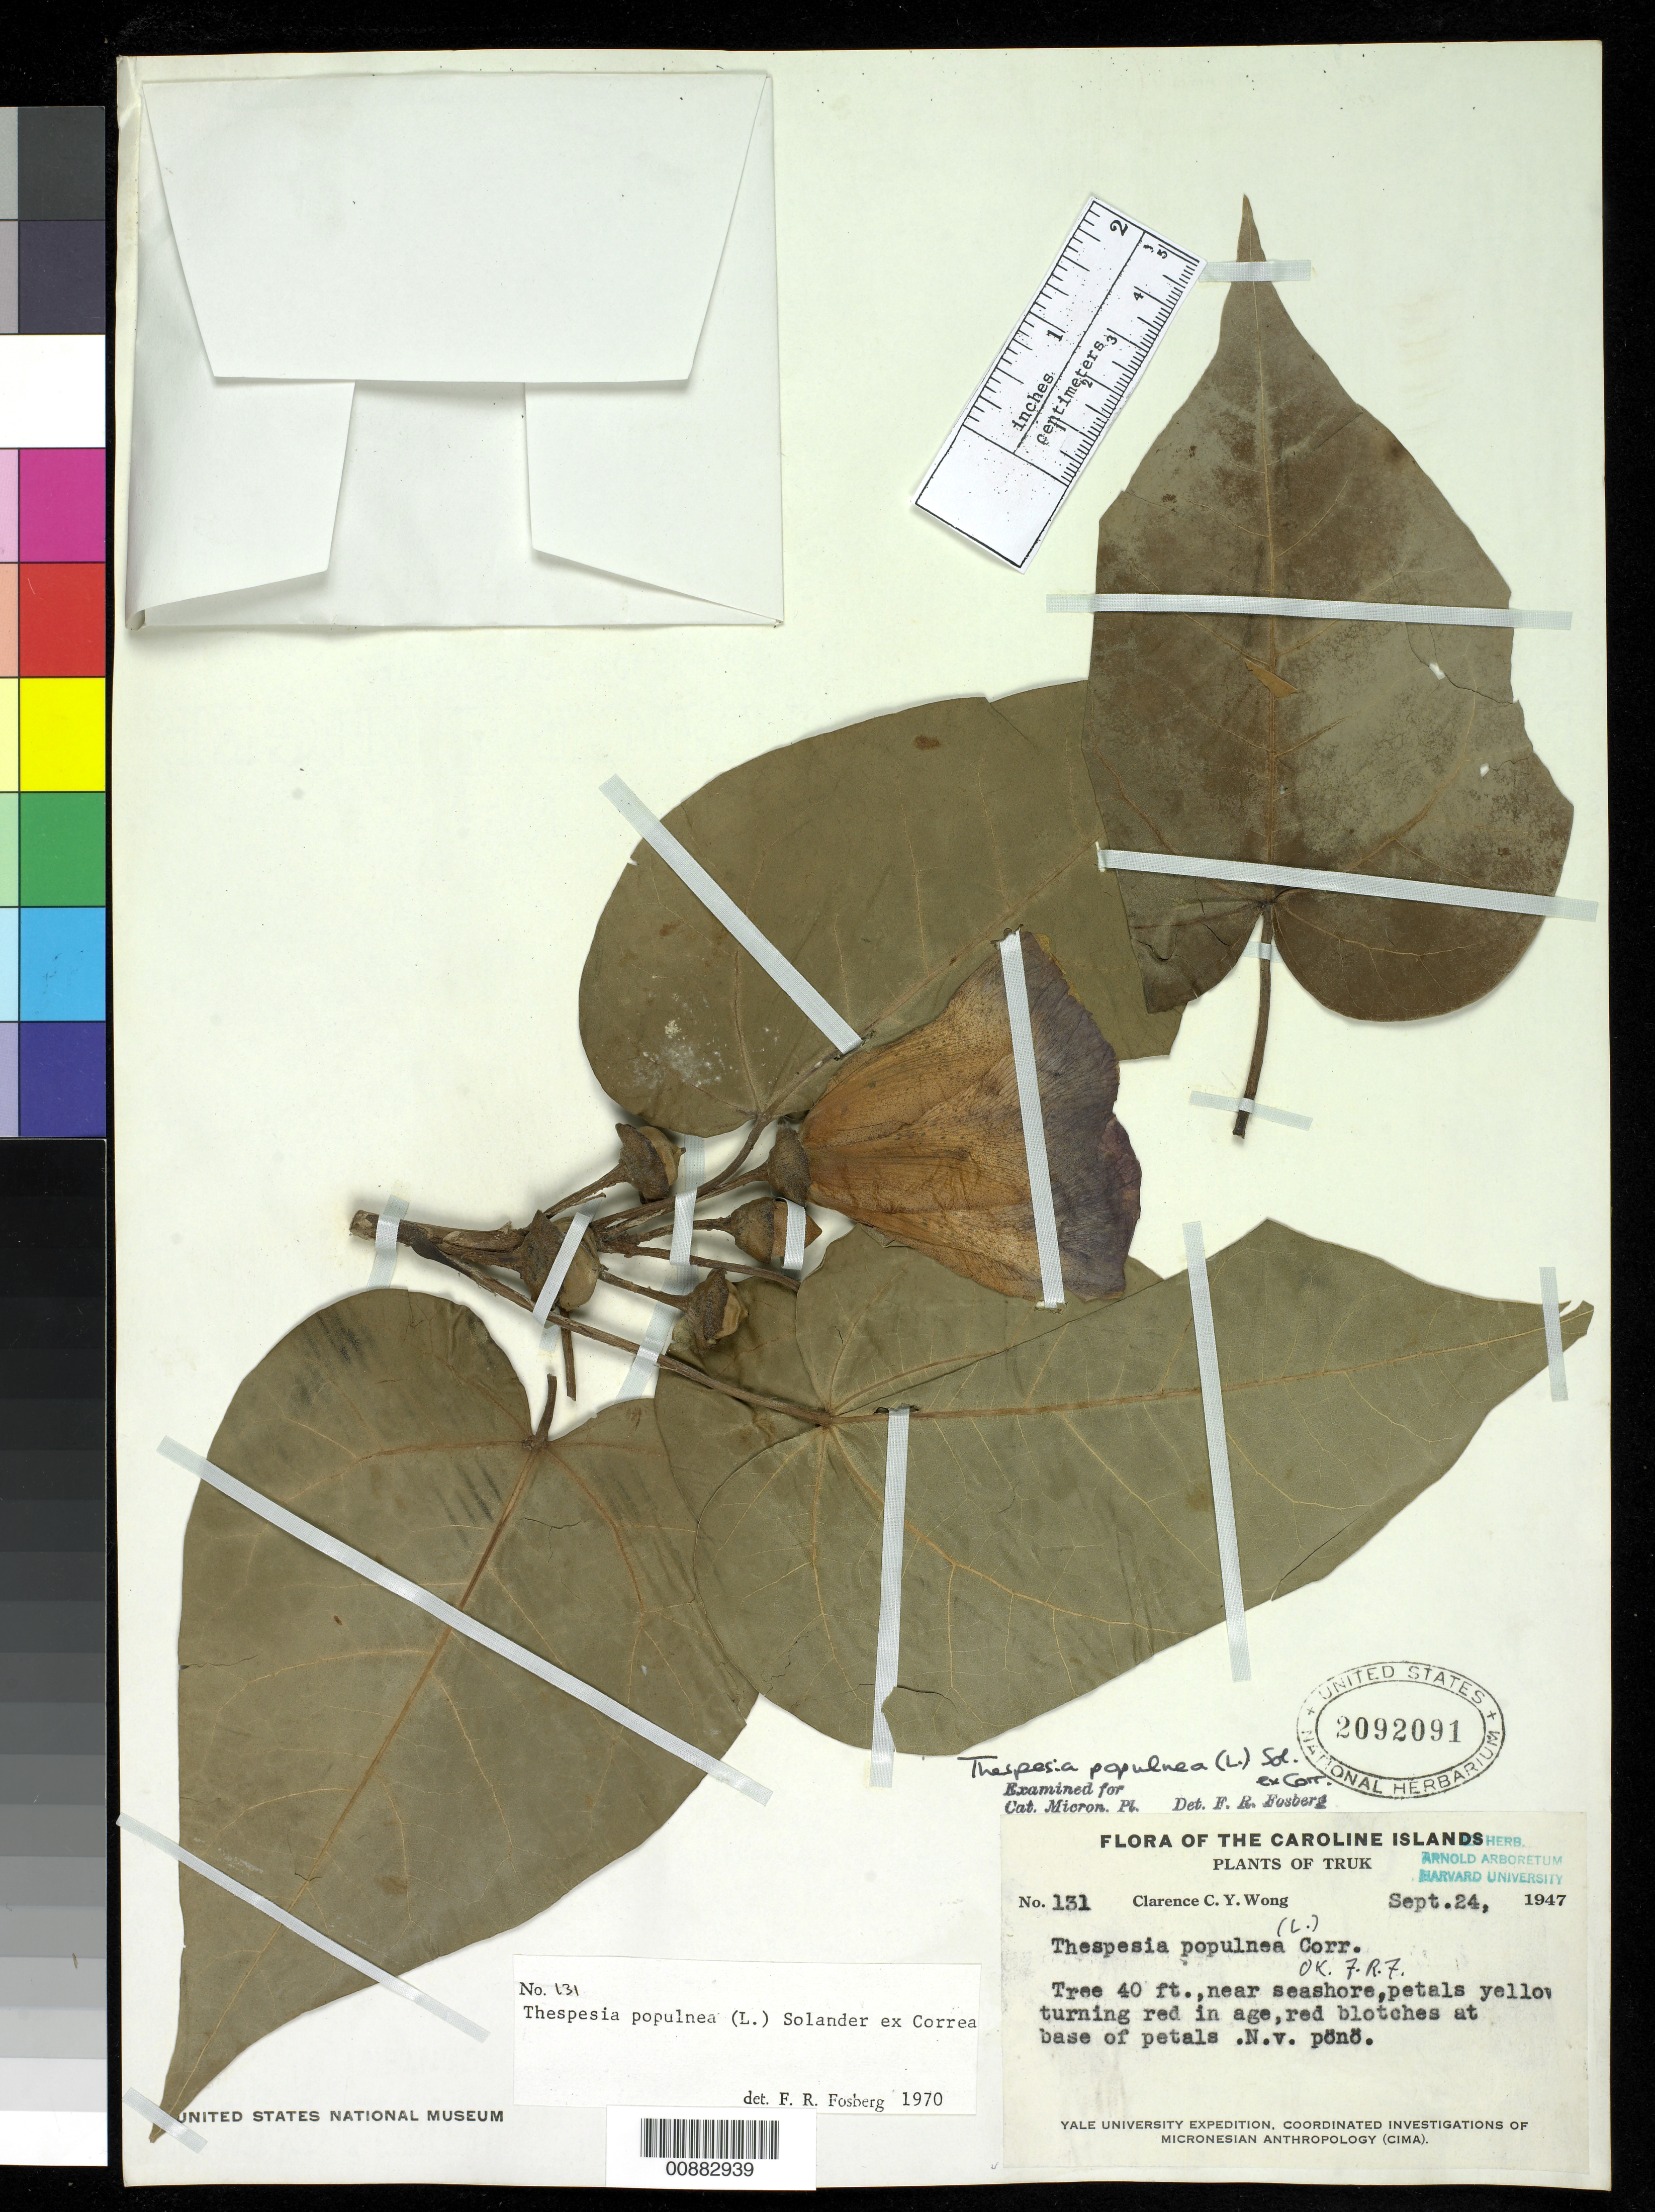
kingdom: Plantae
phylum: Tracheophyta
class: Magnoliopsida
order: Malvales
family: Malvaceae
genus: Thespesia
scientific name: Thespesia populnea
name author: (L.) Sol. ex Corrêa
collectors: C. Wong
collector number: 131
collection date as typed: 24 Sep 1947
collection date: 1947-09-24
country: Micronesia, Federated States of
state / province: Truk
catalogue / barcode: US 2092091